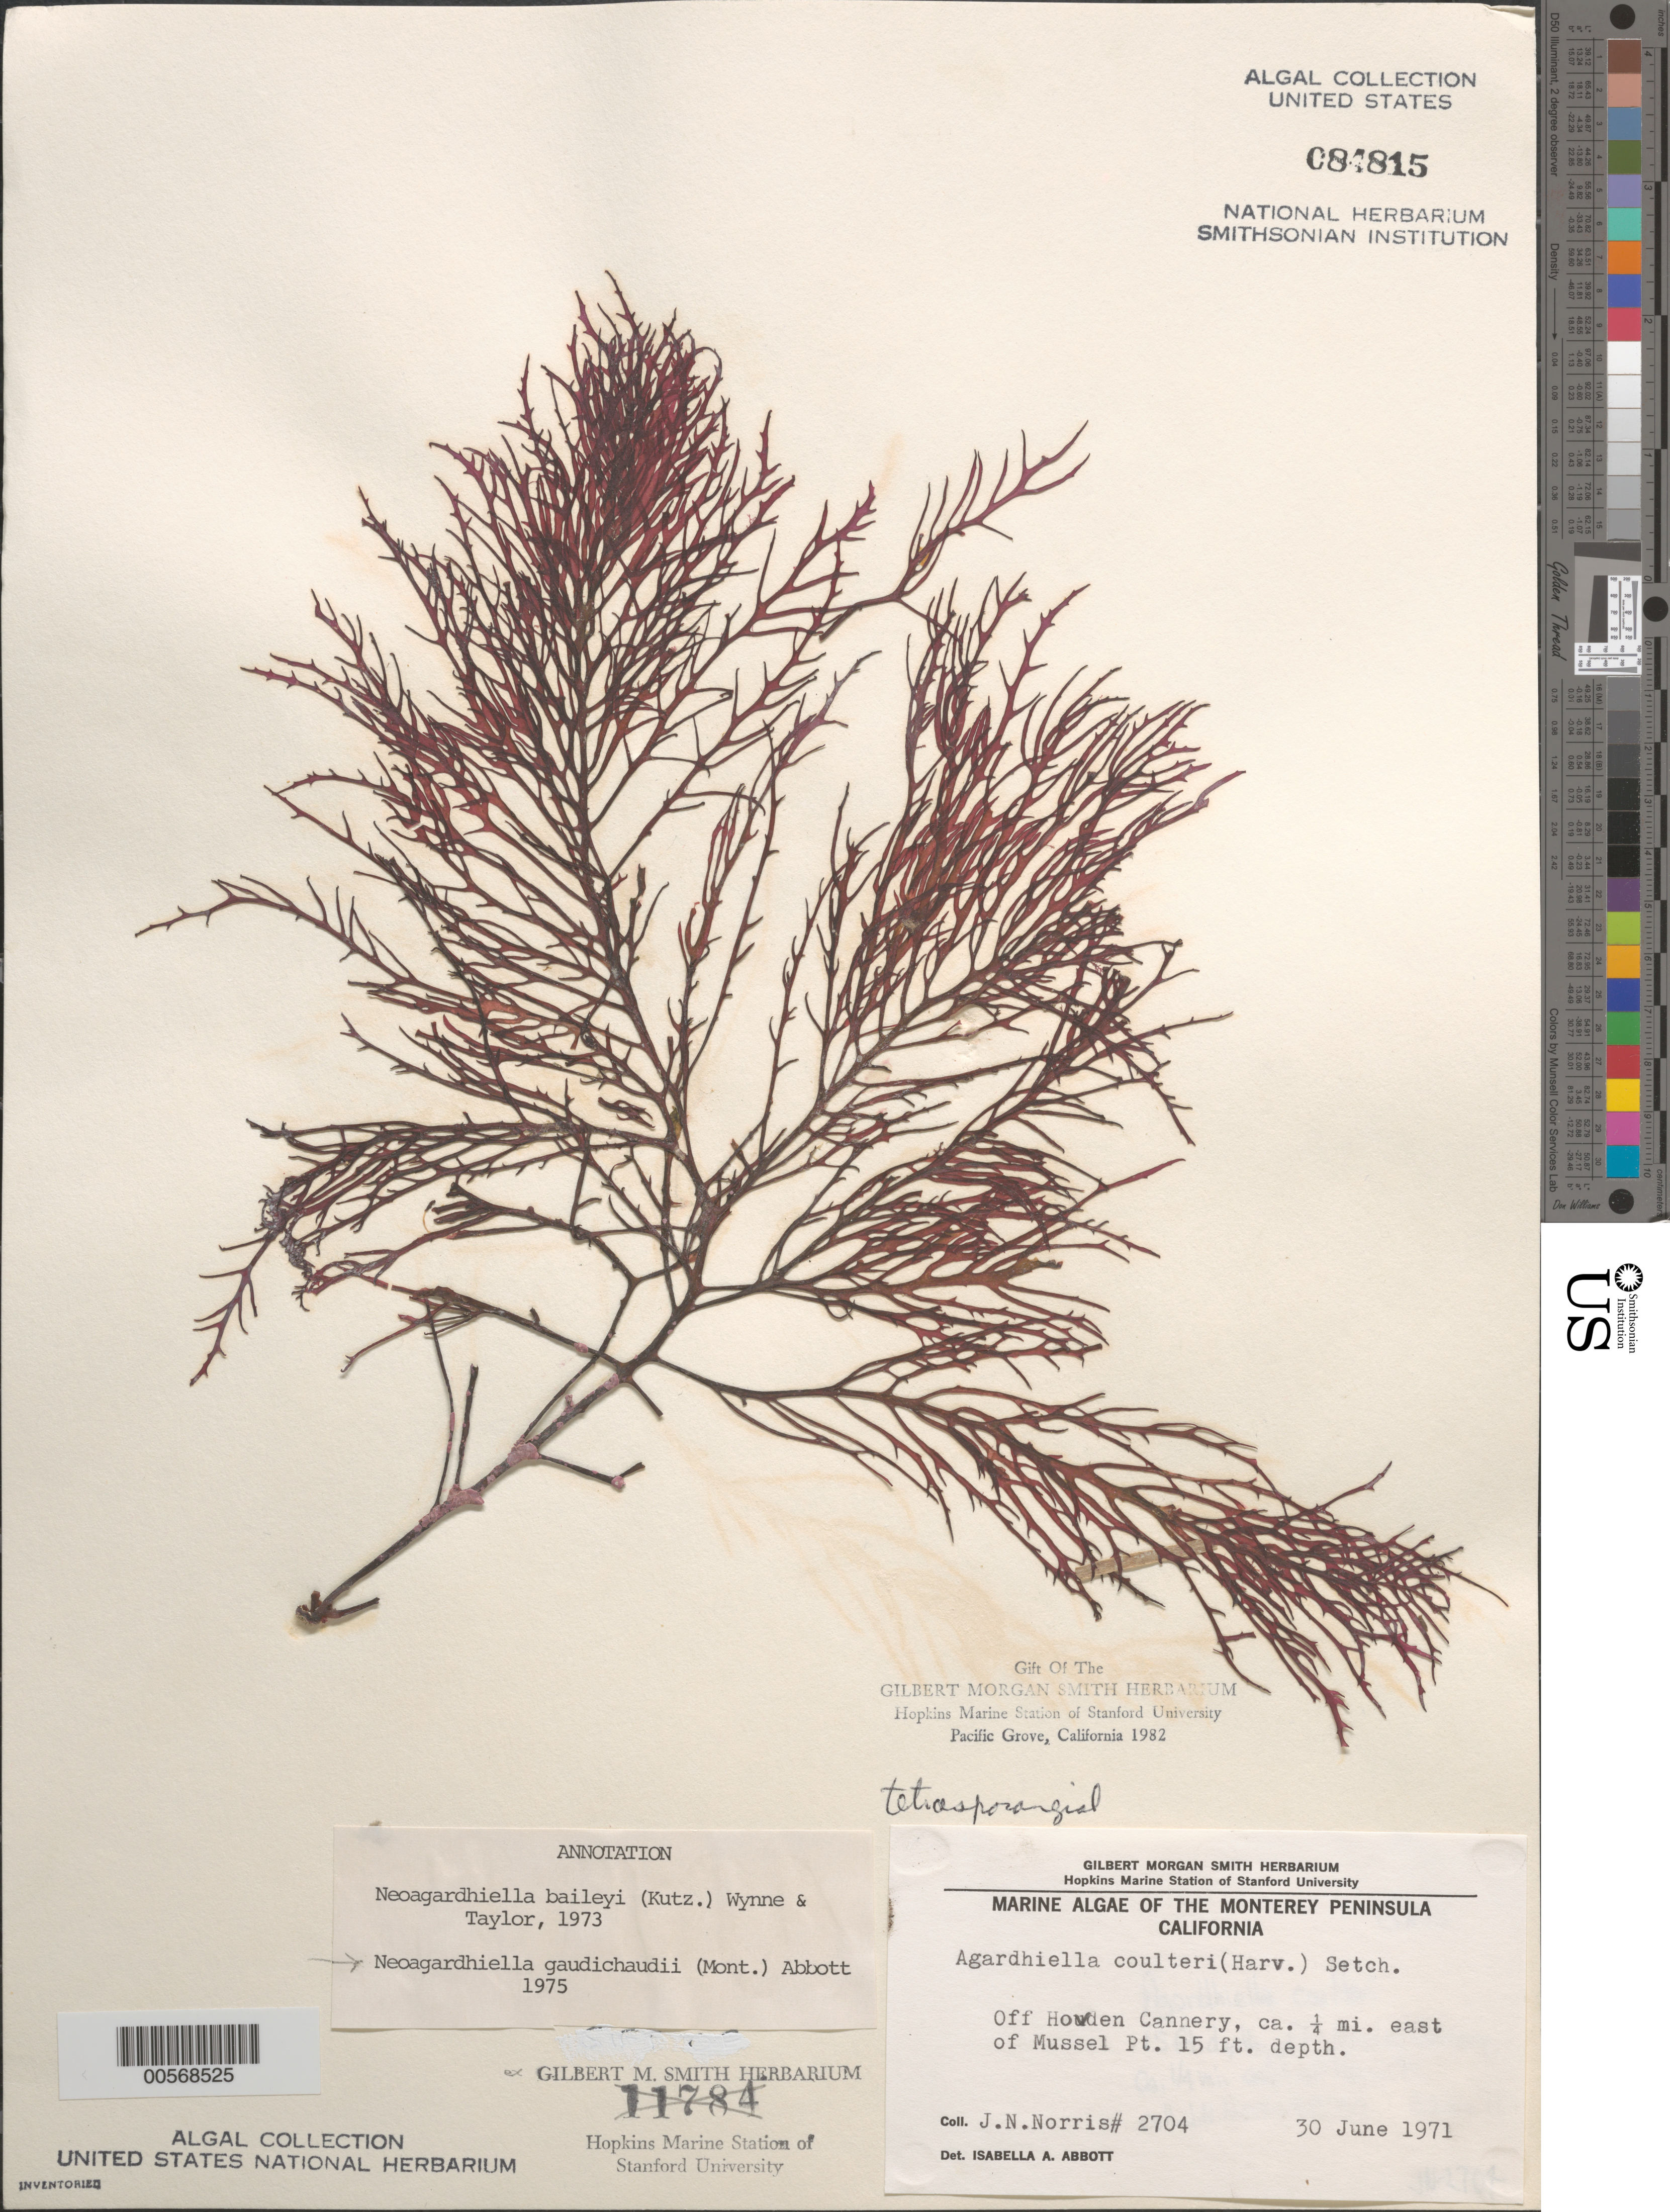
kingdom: Plantae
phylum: Rhodophyta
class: Florideophyceae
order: Gigartinales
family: Solieriaceae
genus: Sarcodiotheca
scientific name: Sarcodiotheca gaudichaudii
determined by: Algae name updating Project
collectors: J. N. Norris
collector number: JN-2704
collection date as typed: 30 Jun 1971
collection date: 1971-06-30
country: United States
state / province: California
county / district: Monterey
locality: Off Hovden Cannery, ca. 0.25 mile east of Mussel Point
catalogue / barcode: US 84815